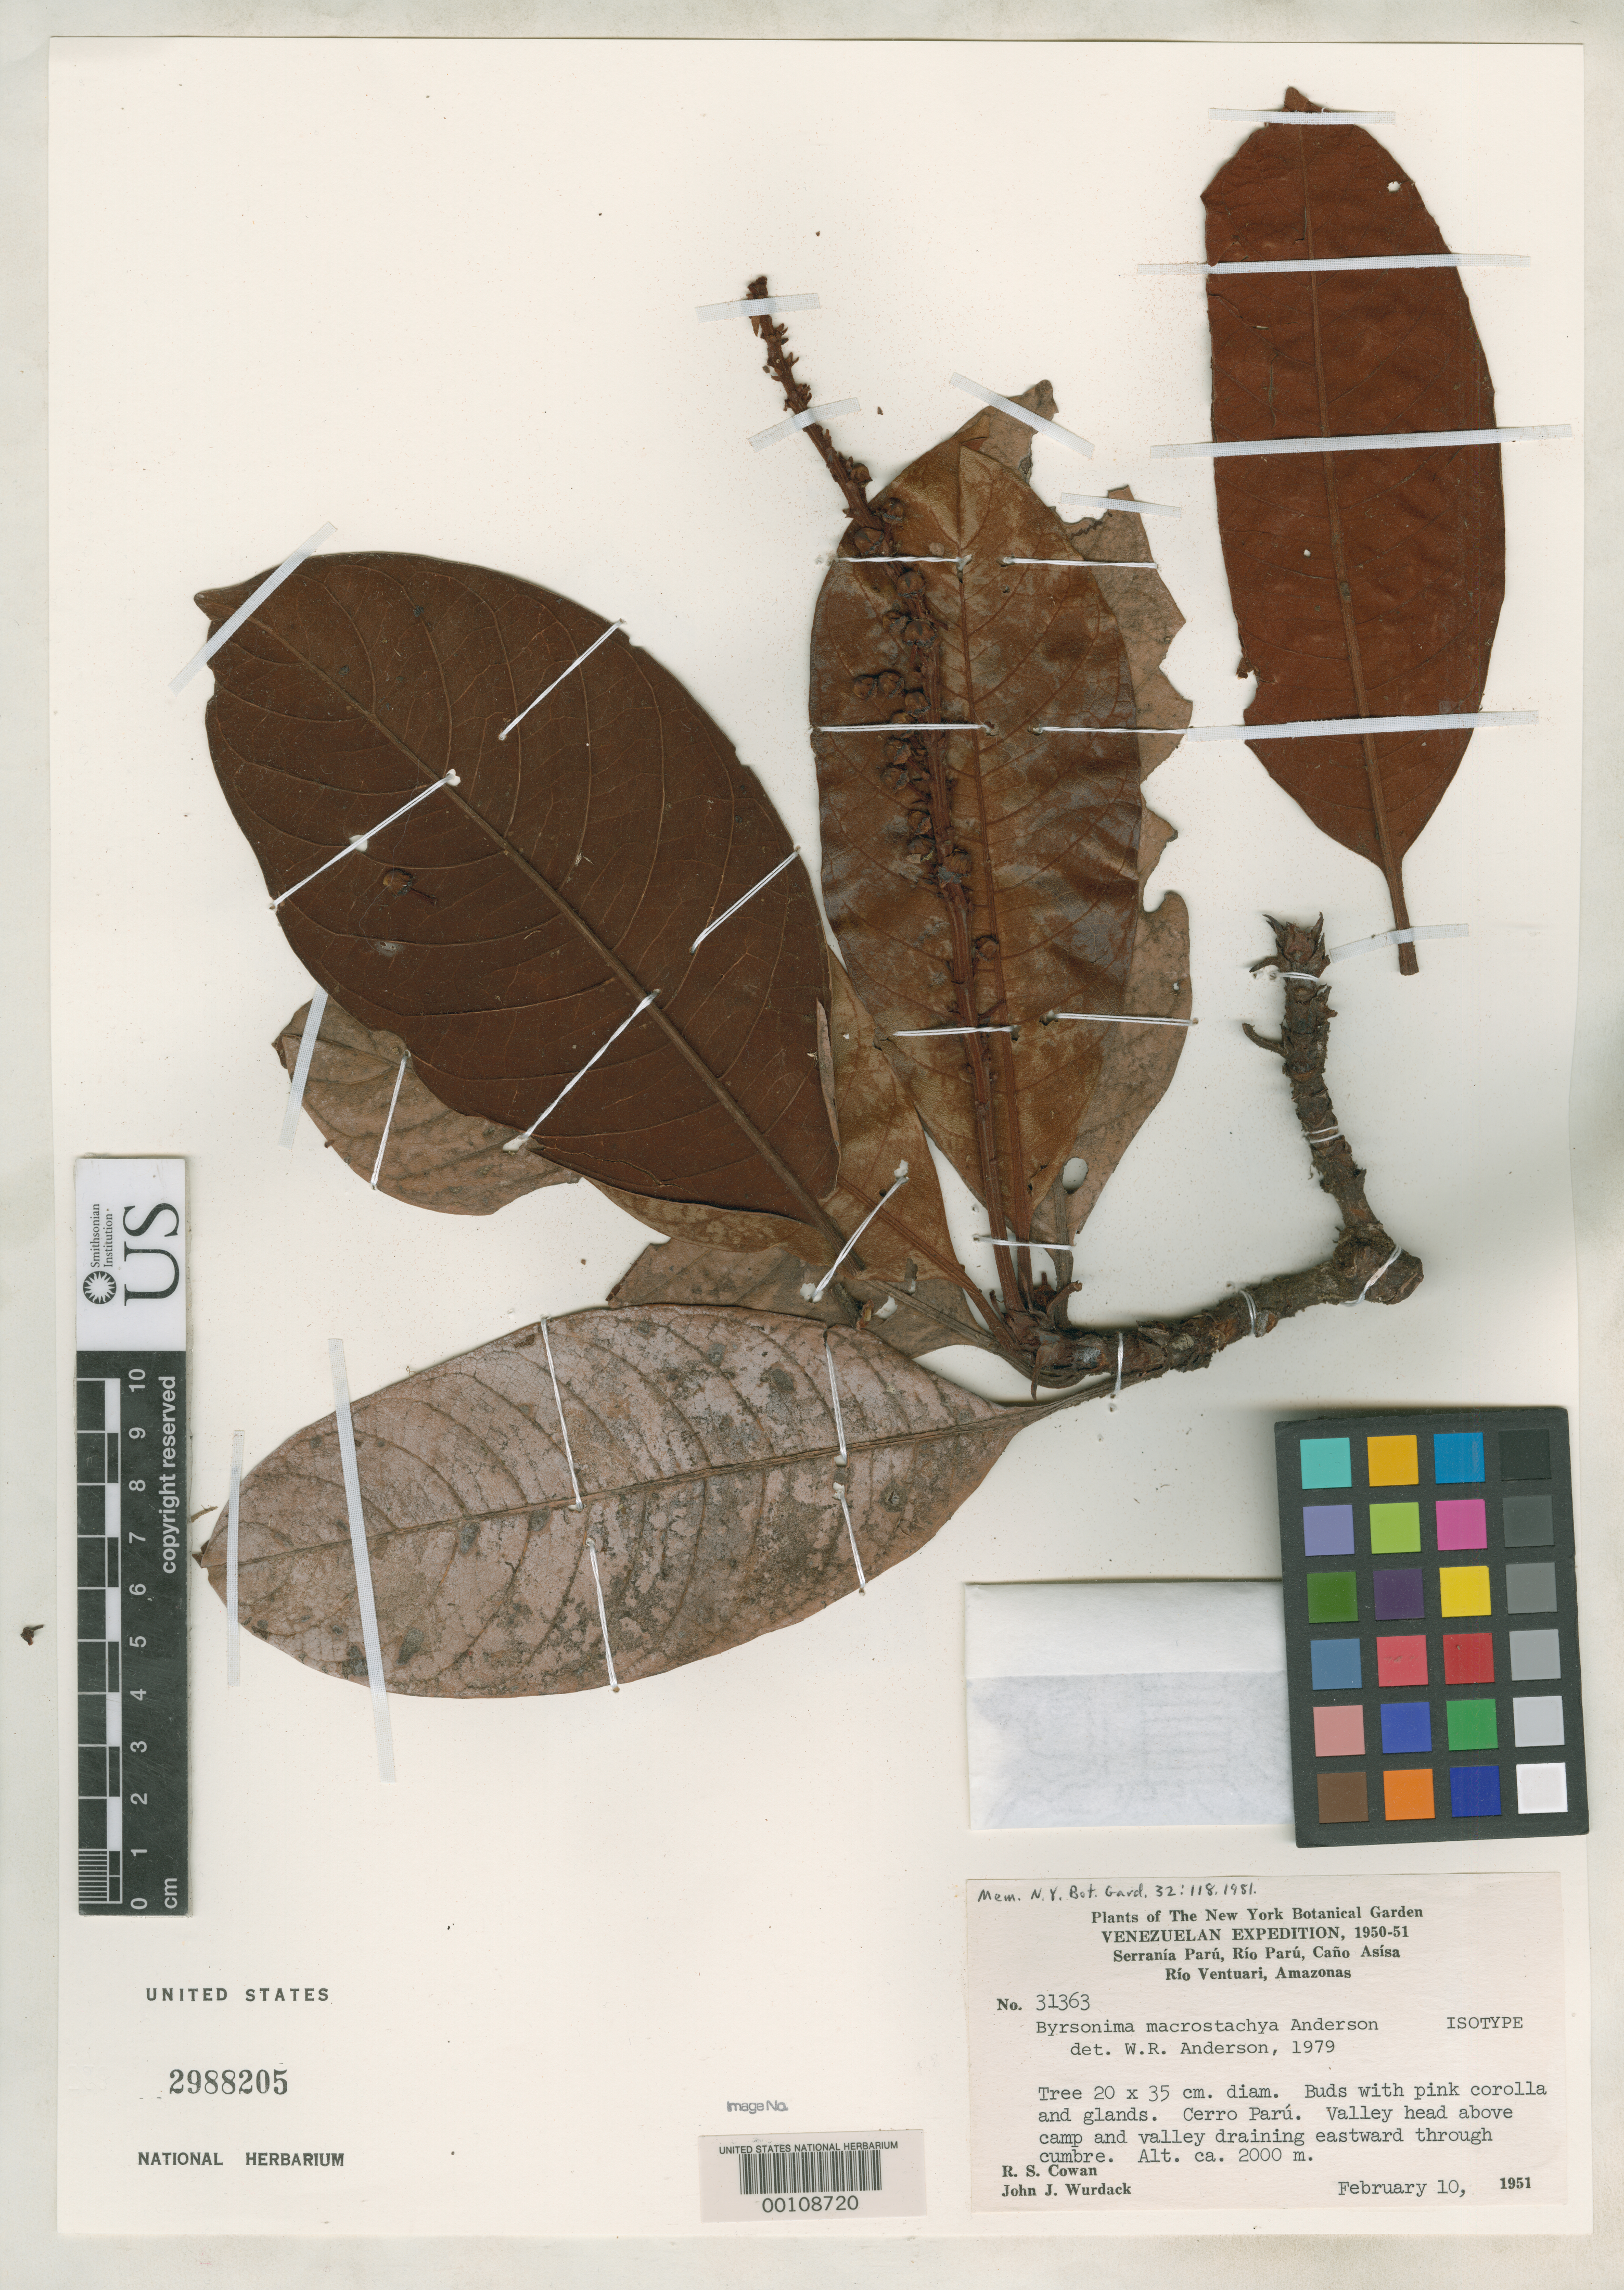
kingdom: Plantae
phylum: Tracheophyta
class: Magnoliopsida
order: Malpighiales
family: Malpighiaceae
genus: Byrsonima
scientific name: Byrsonima macrostachya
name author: W.R. Anderson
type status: Isotype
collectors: R. S. Cowan & J. J. Wurdack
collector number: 31363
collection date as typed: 10 Feb 1951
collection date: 1951-02-10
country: Venezuela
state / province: Amazonas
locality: Cerro Paru.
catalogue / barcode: US 2988205